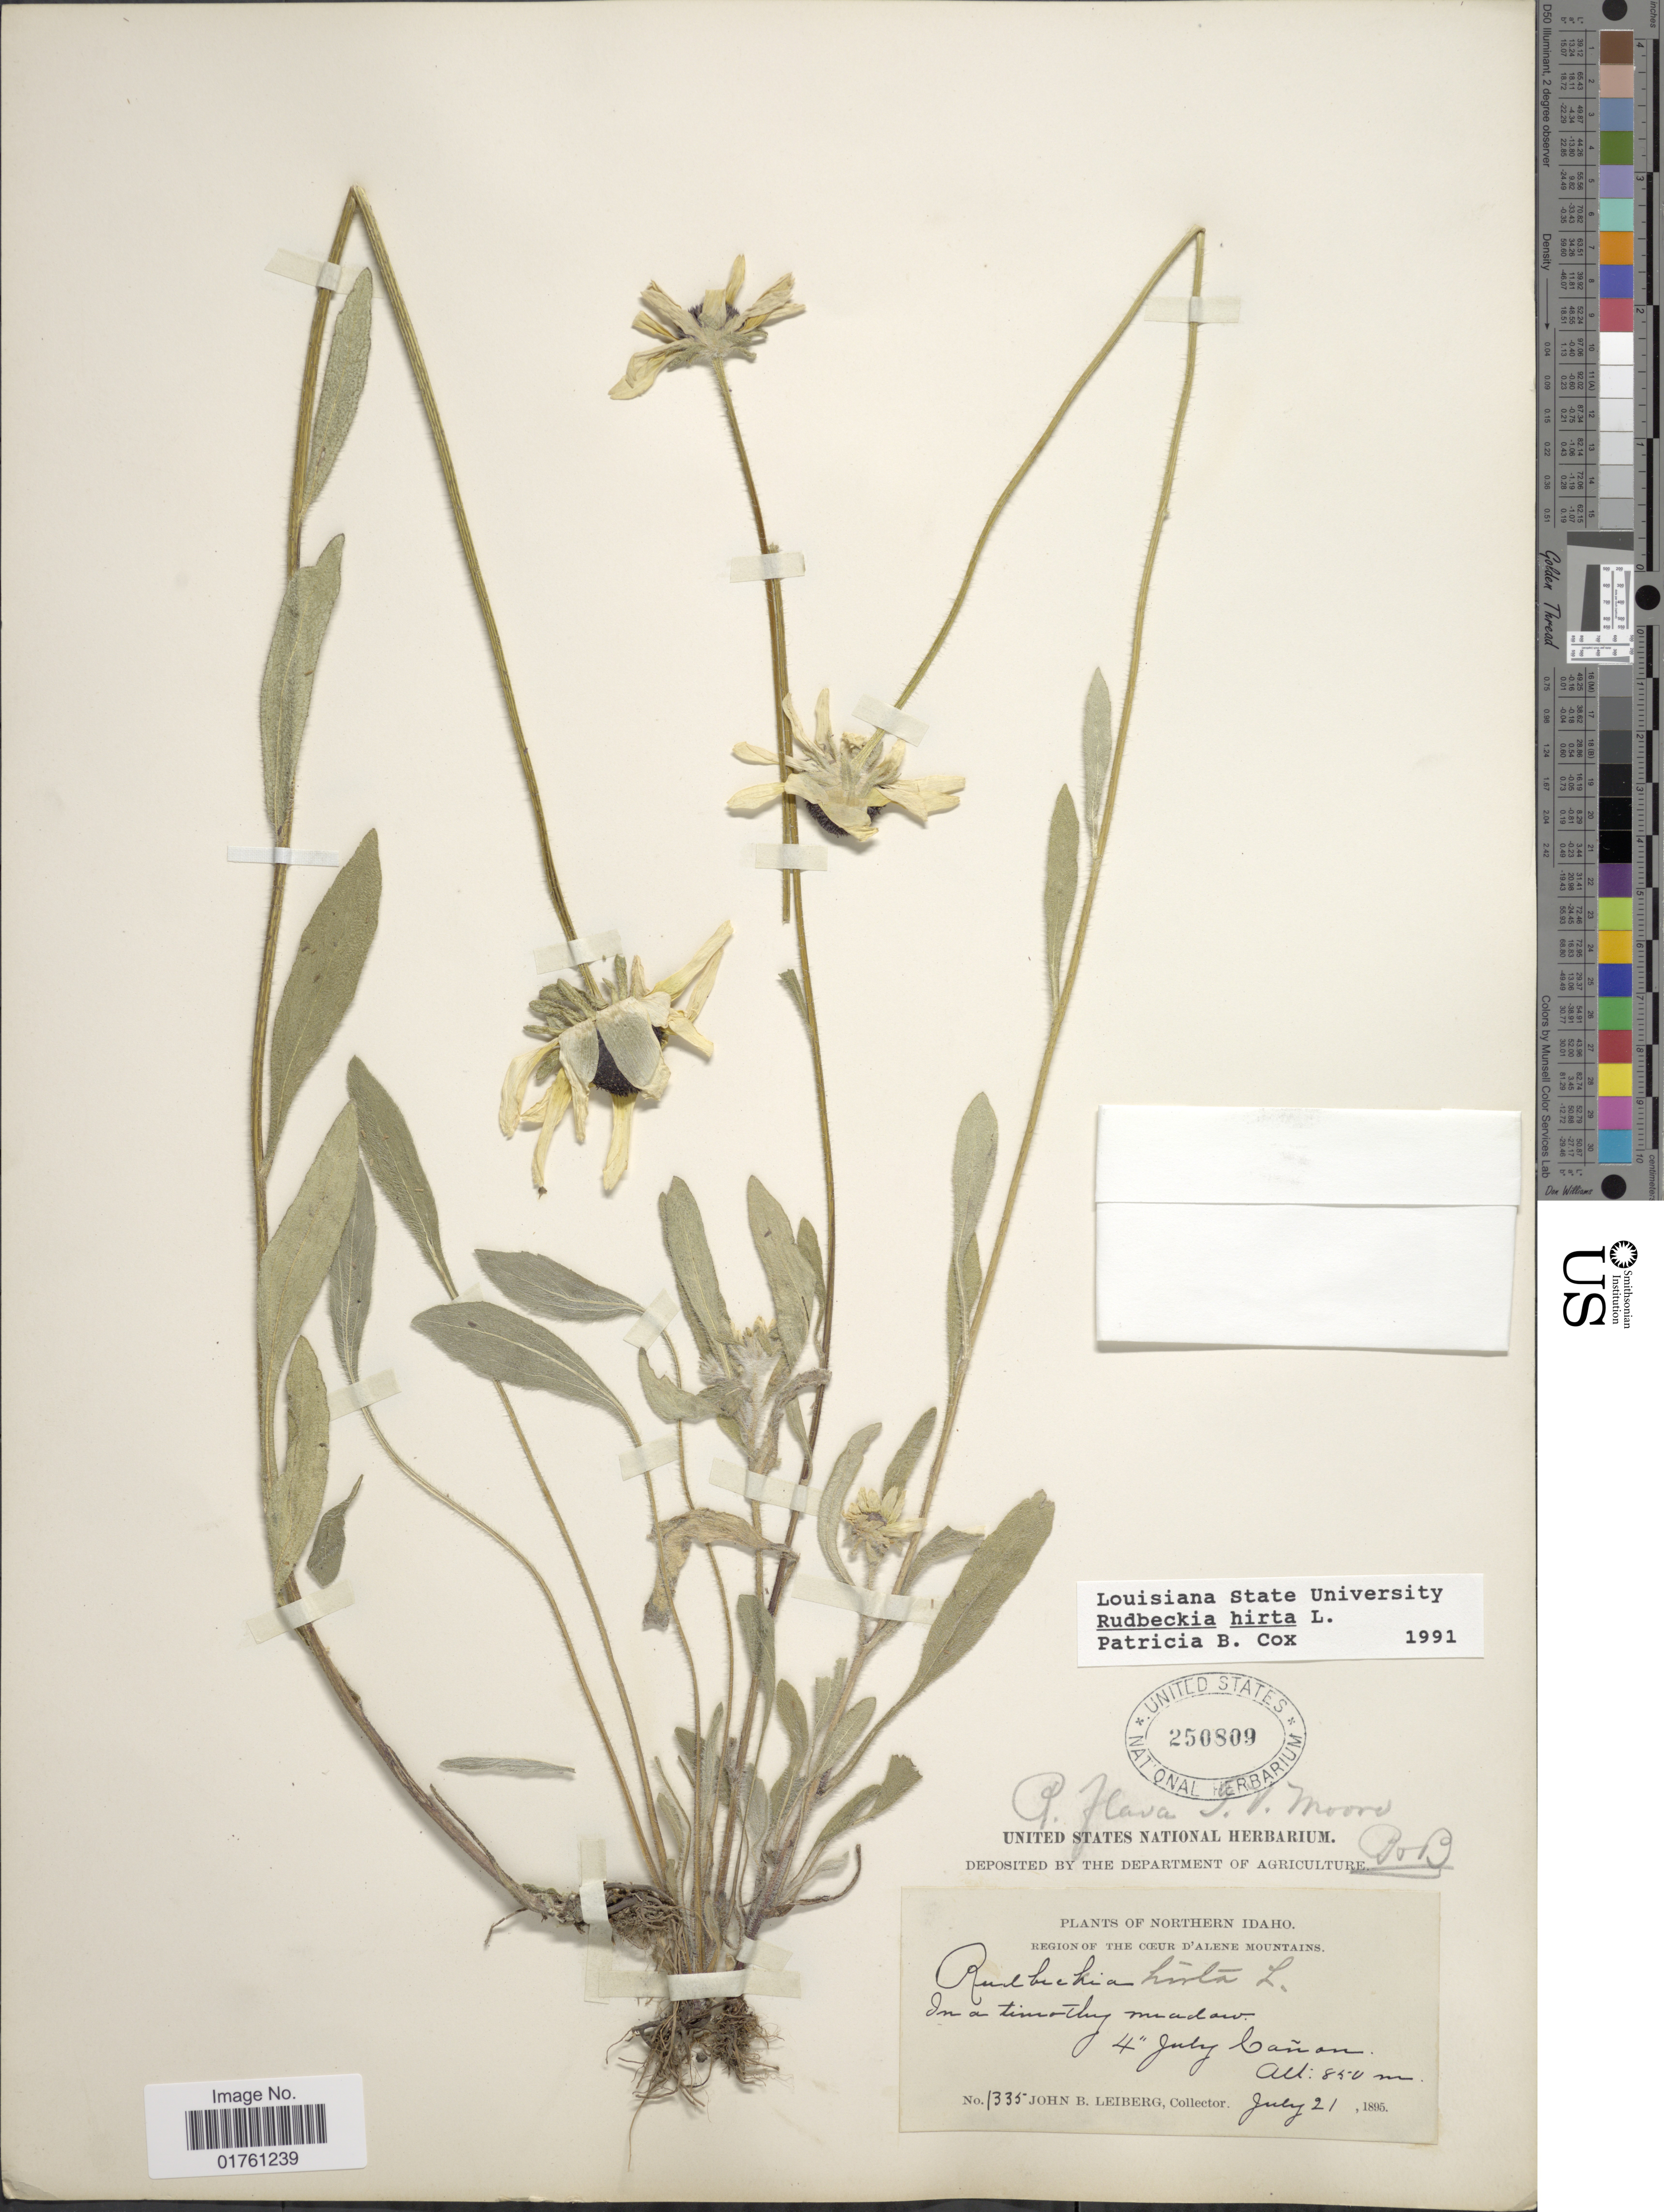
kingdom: Plantae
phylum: Tracheophyta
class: Magnoliopsida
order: Asterales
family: Asteraceae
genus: Rudbeckia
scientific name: Rudbeckia hirta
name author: L.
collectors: J. B. Leiberg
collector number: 1335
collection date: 1895-07-21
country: United States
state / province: Idaho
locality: Northern Idaho, Region of the Coeur D'Alene Mountains, In a timothy meadow, 4 ' july Cañon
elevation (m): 850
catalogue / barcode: US 250809